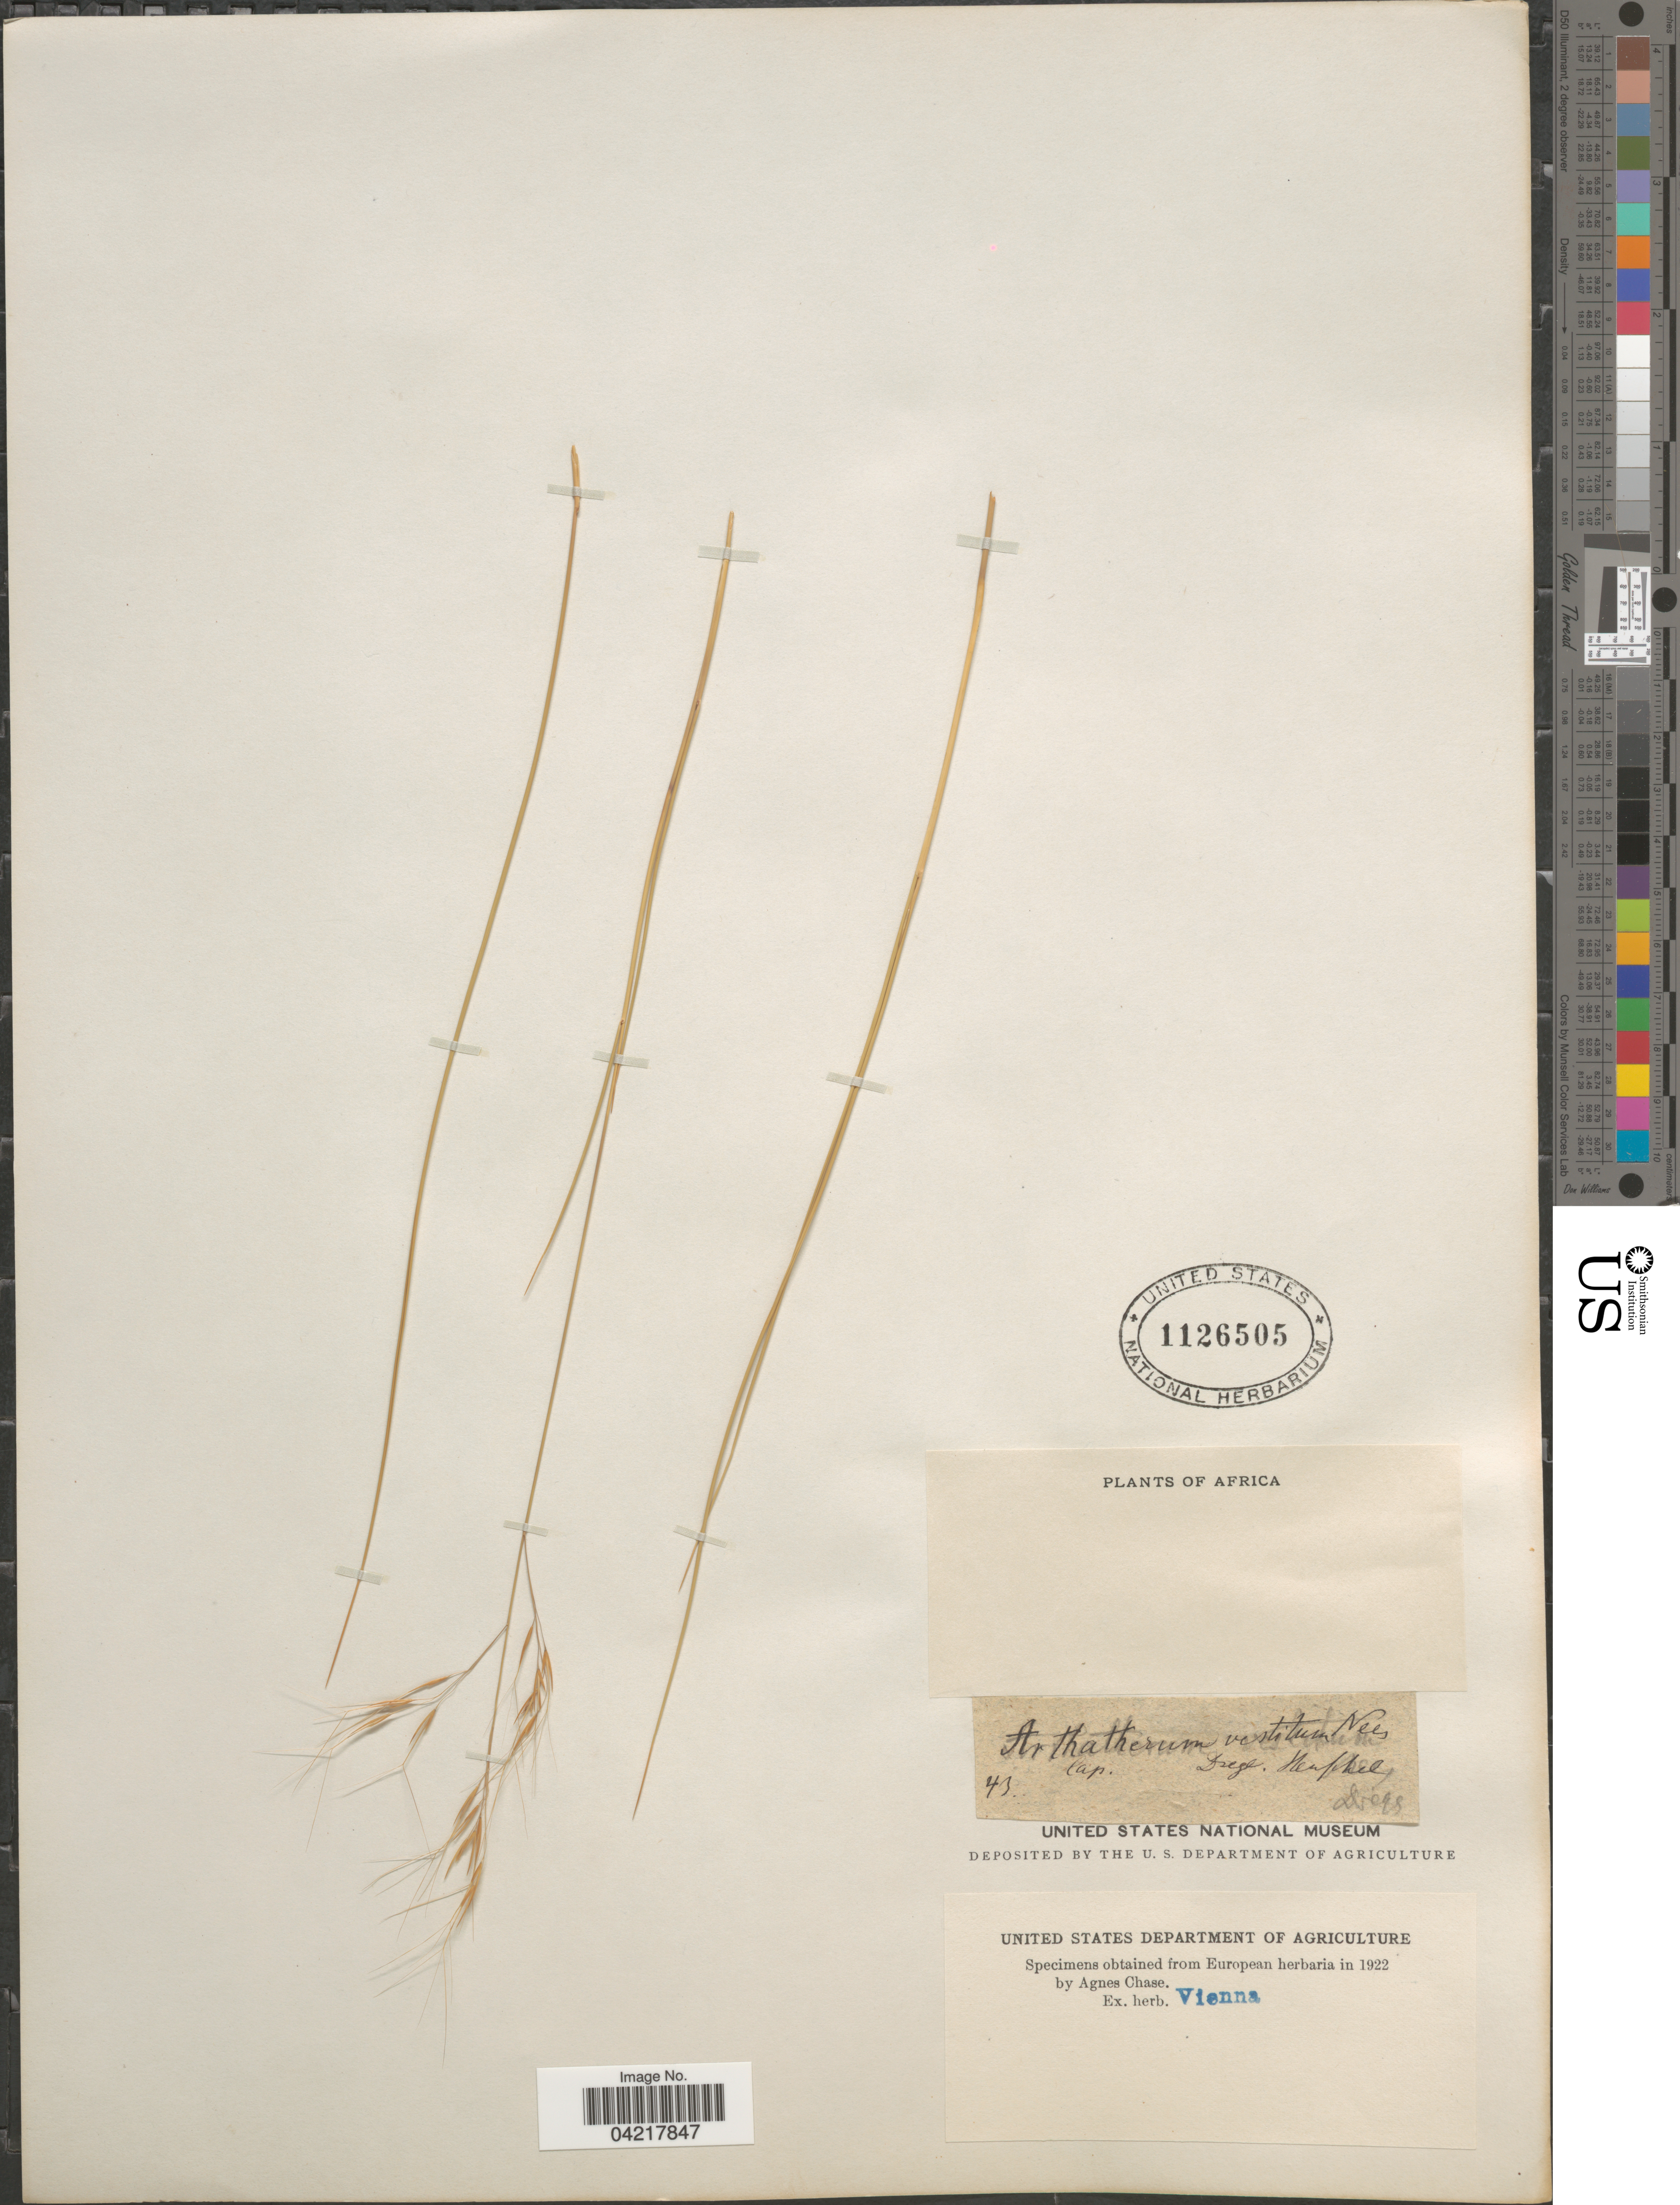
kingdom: Plantae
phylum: Tracheophyta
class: Liliopsida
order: Poales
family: Poaceae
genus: Aristida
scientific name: Aristida vestita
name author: Thunb.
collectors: Neuphel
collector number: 43?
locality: Africa.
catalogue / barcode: US 1126505